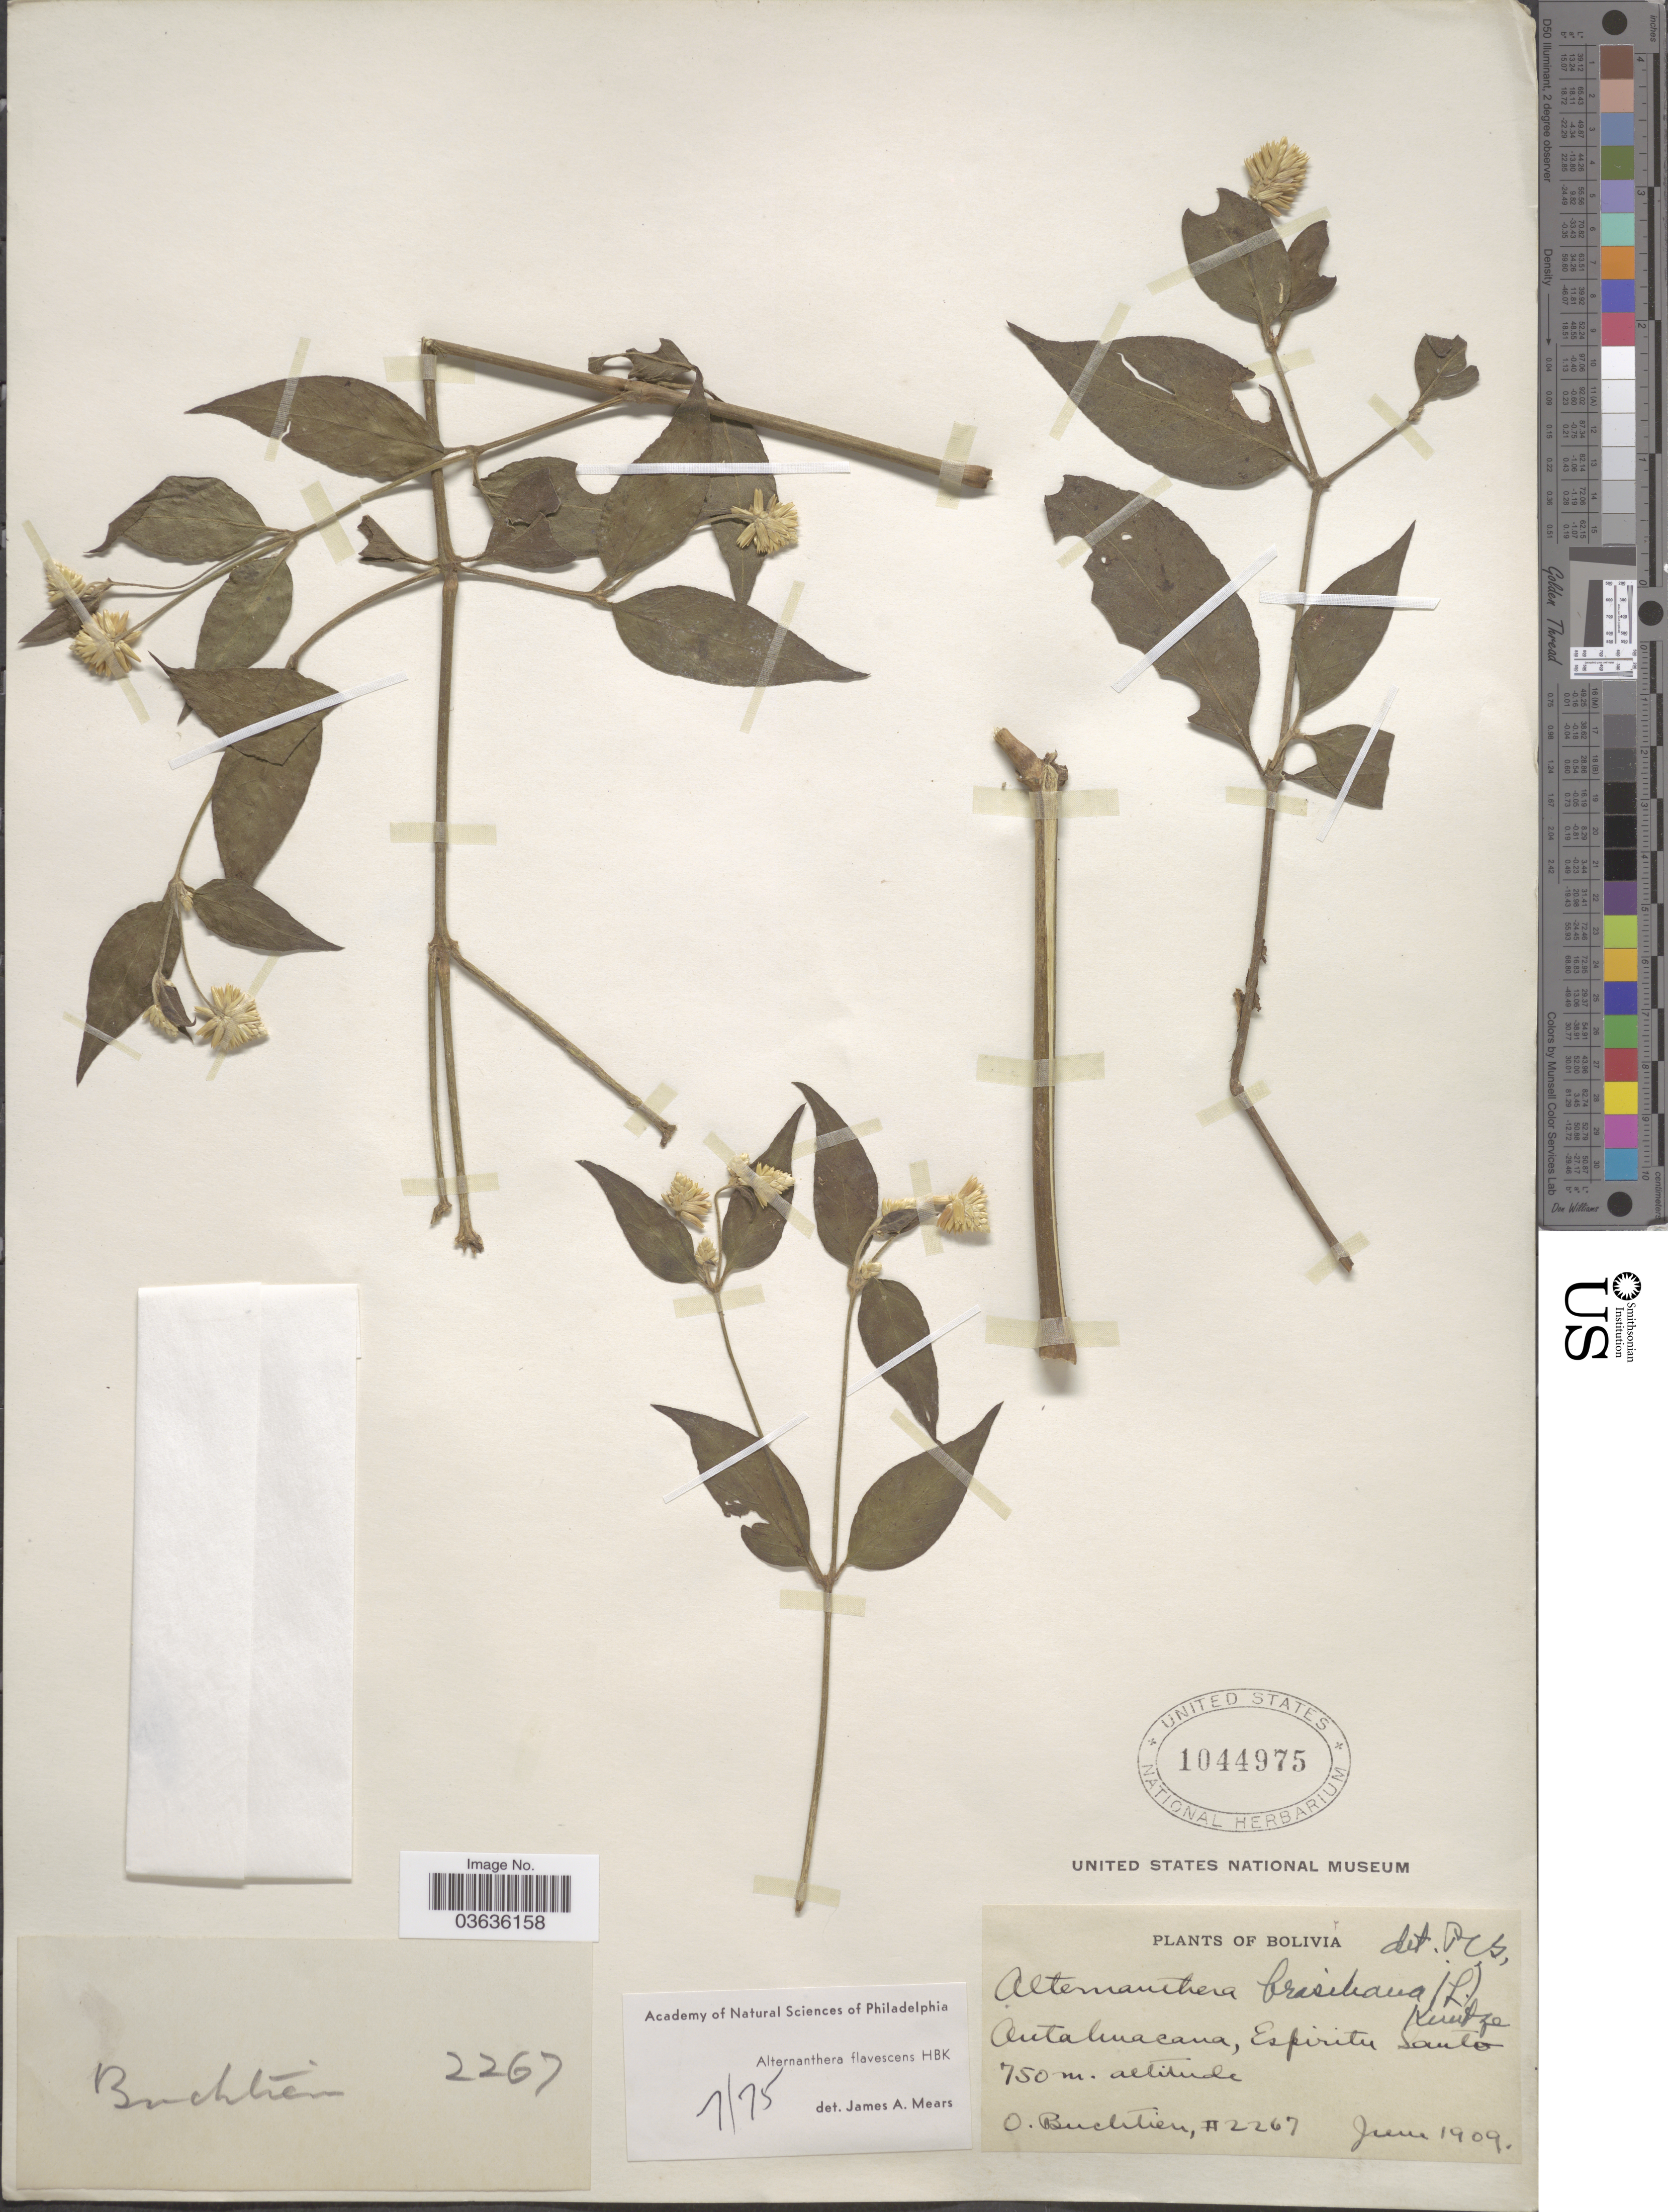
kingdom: Plantae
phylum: Tracheophyta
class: Magnoliopsida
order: Caryophyllales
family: Amaranthaceae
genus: Alternanthera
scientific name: Alternanthera flavescens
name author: Kunth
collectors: O. Buchtien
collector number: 2267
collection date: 1909-06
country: Bolivia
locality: Antahuacana, Espiritu Santo.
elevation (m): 750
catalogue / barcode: US 1044975